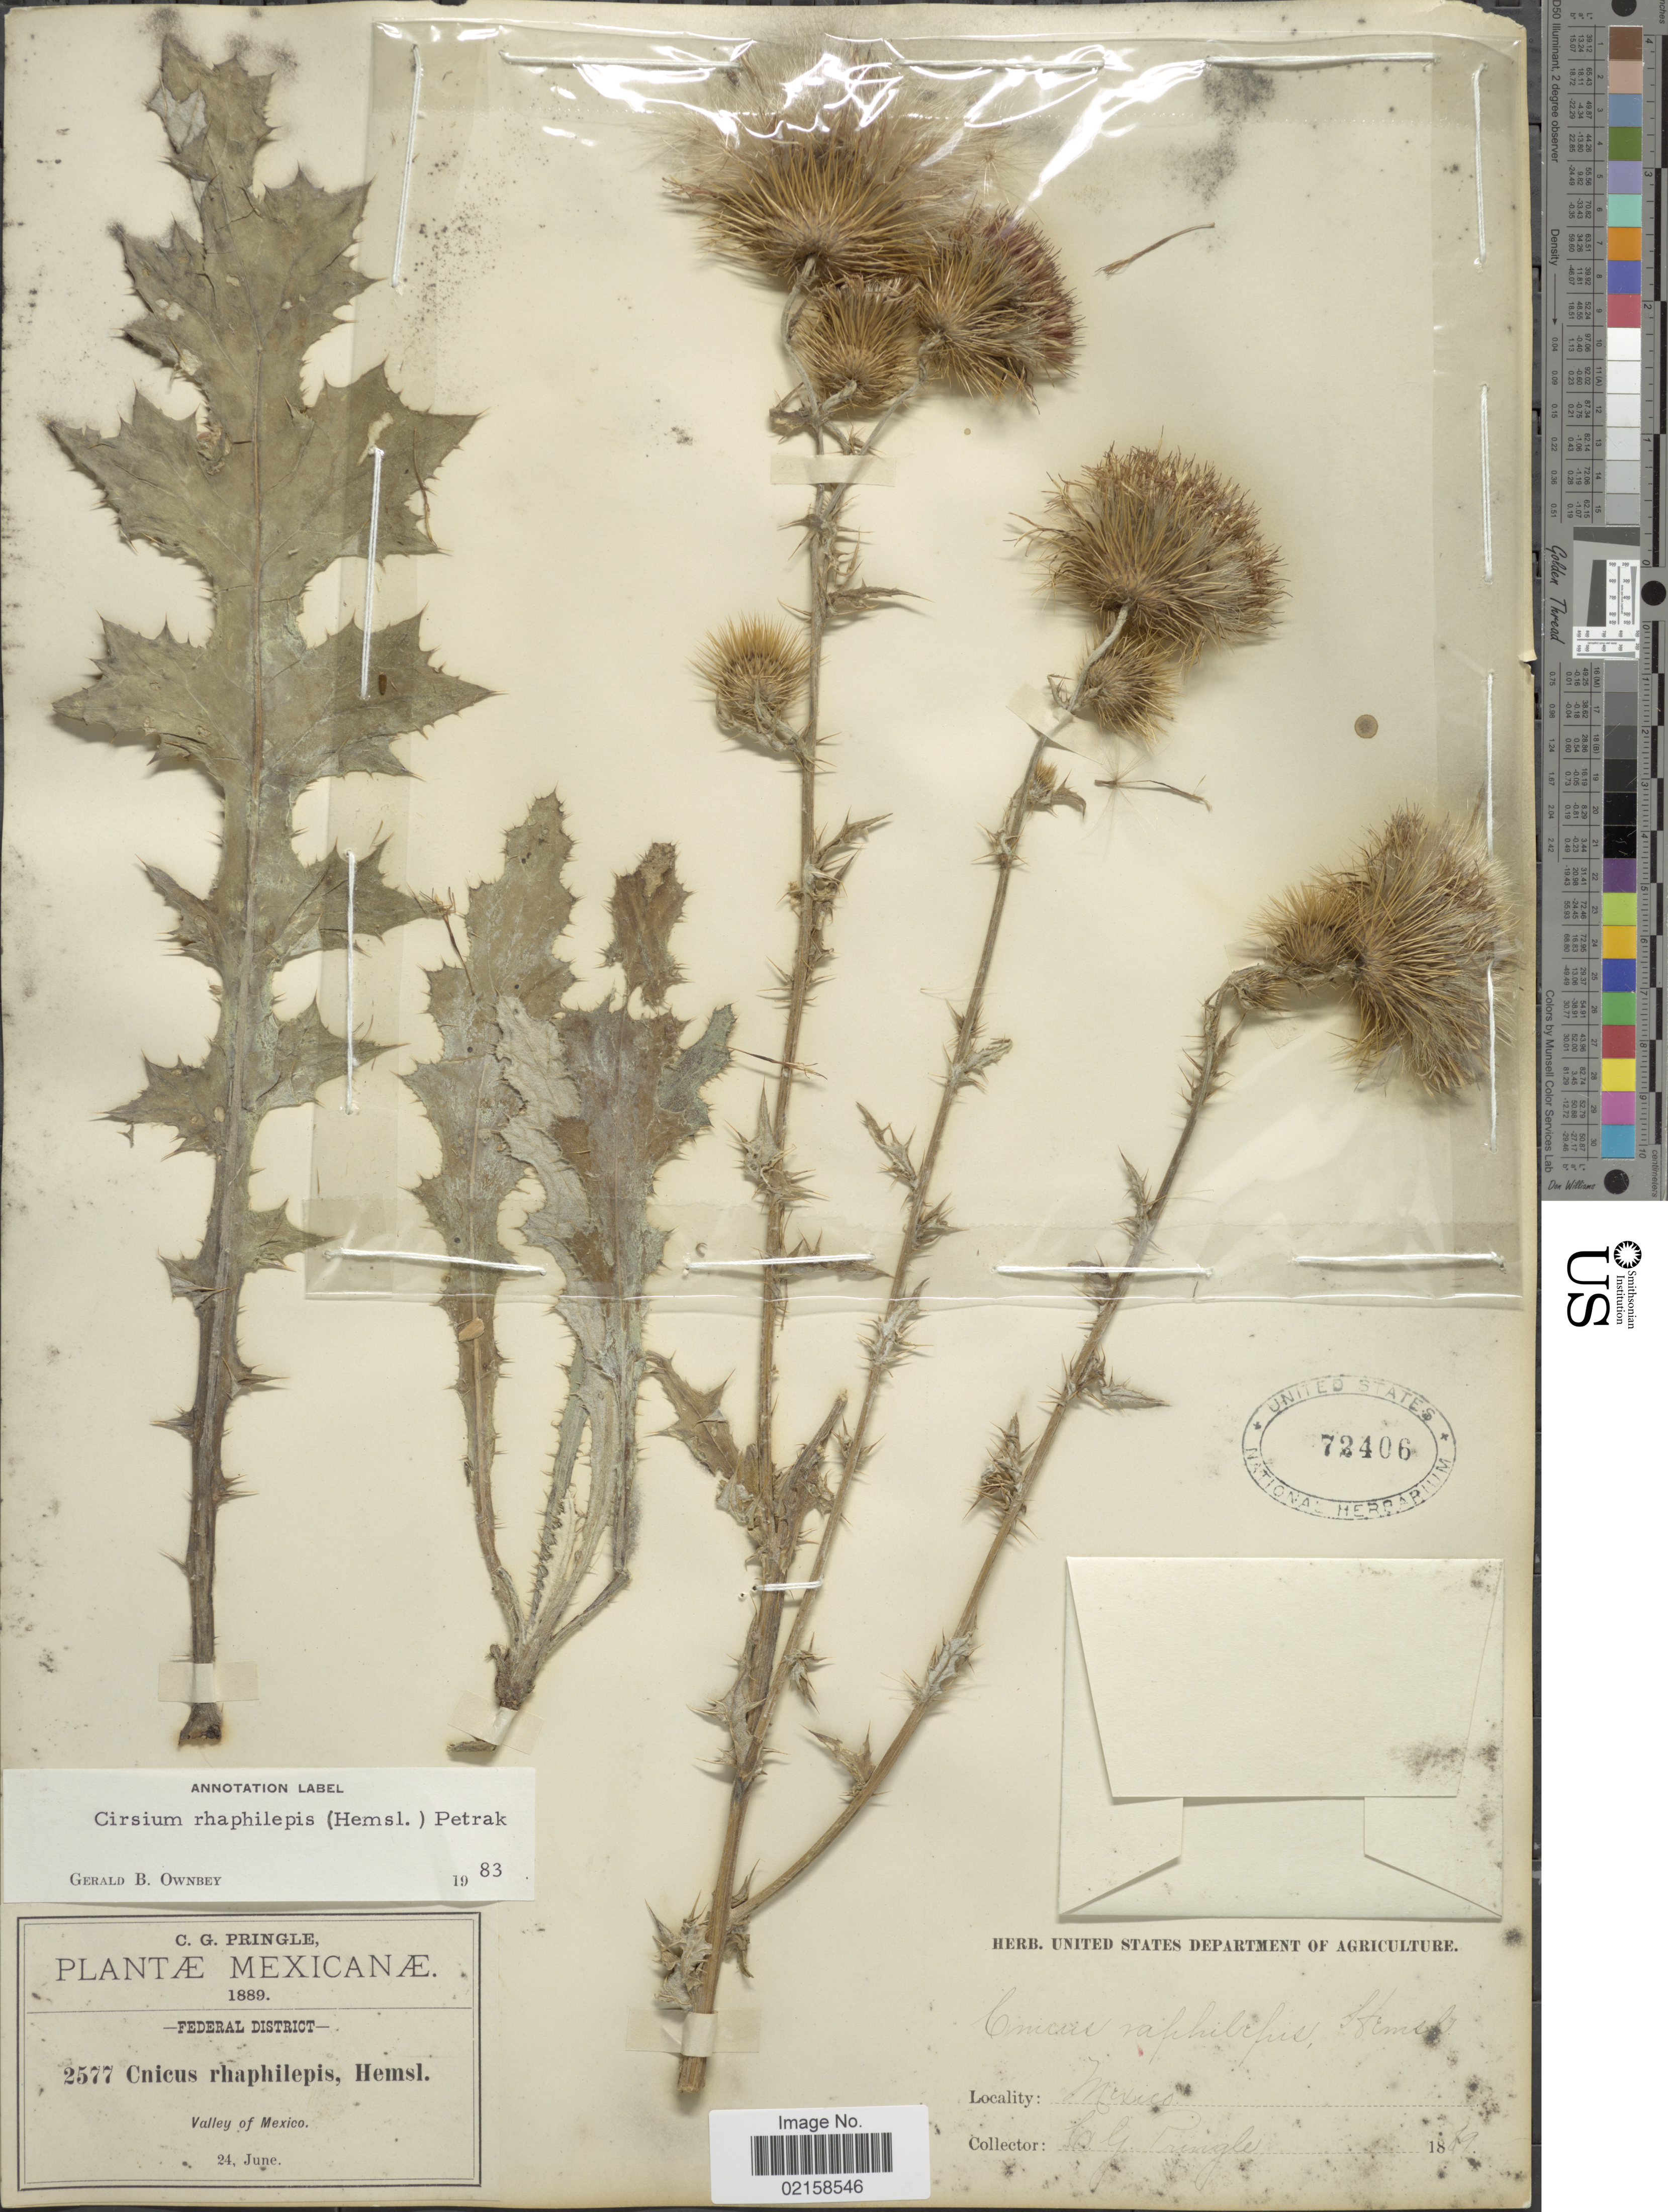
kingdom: Plantae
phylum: Tracheophyta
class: Magnoliopsida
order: Asterales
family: Asteraceae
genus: Cirsium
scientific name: Cirsium alatum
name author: (S.G. Gmel.) Bobrov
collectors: C. G. Pringle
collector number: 2577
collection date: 1889-06-24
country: Mexico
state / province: Distrito Federal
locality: Valley of Mexico.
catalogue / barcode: US 72406